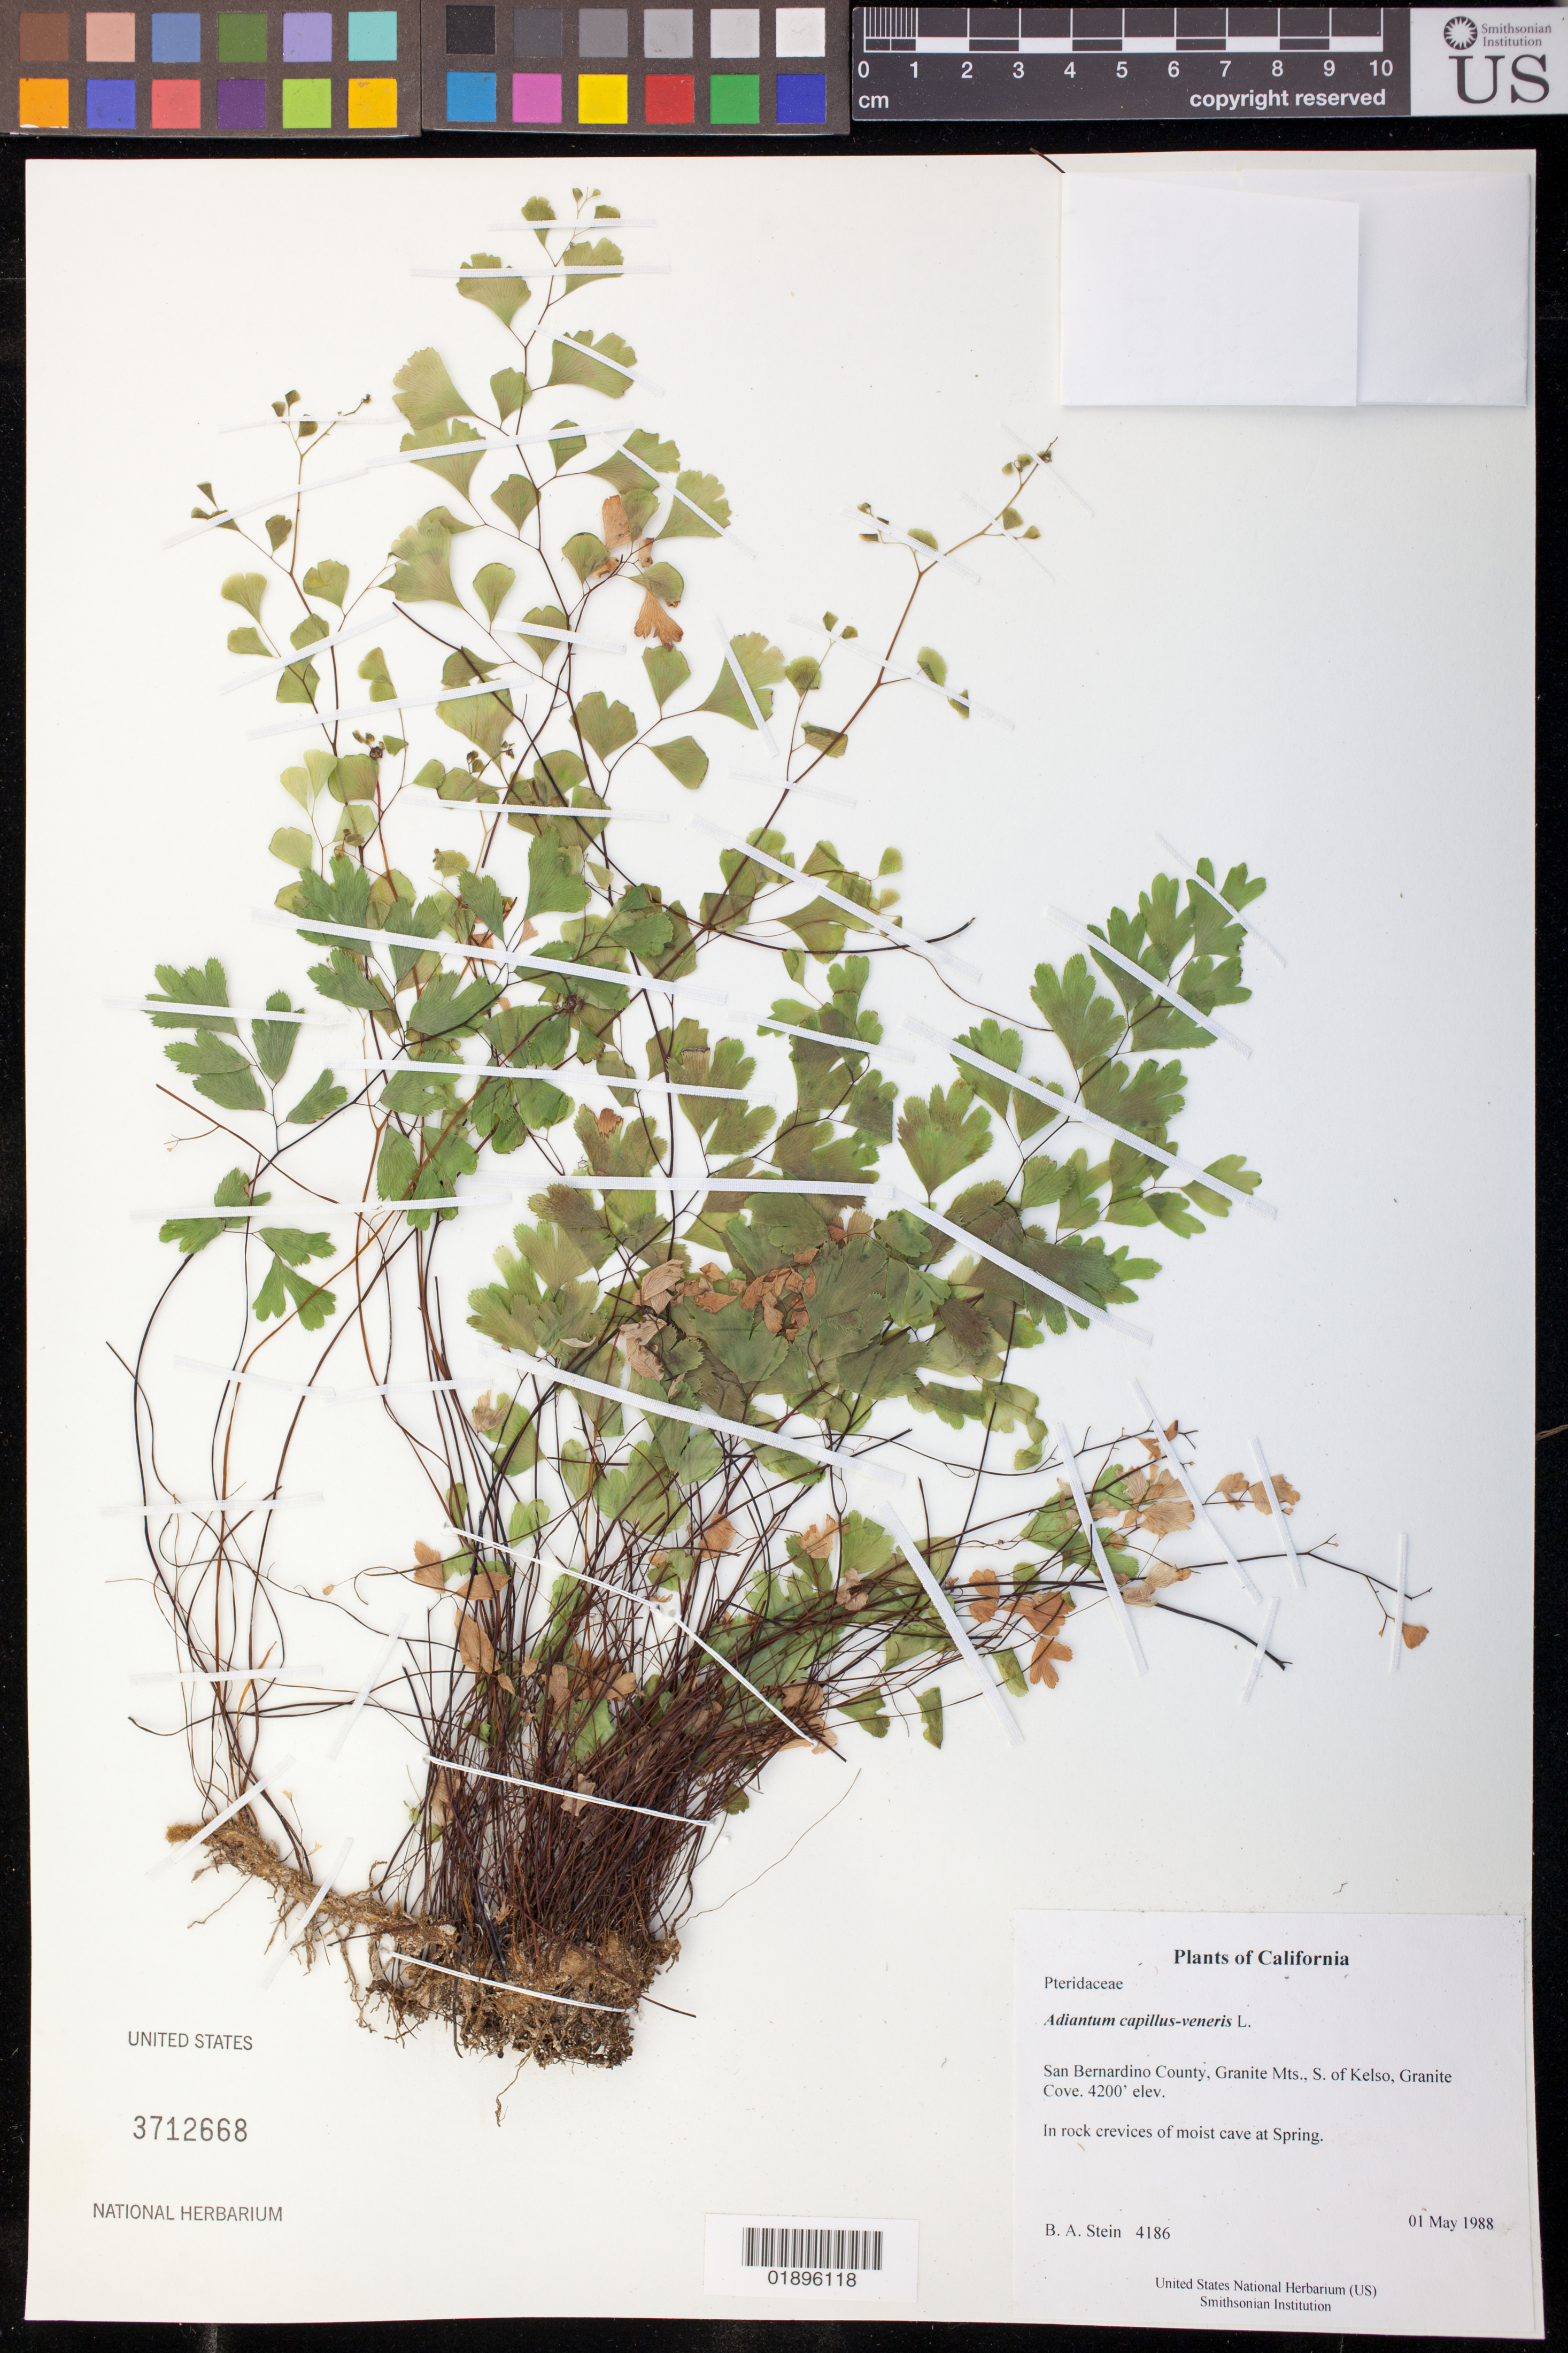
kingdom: Plantae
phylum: Tracheophyta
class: Polypodiopsida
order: Polypodiales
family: Pteridaceae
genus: Adiantum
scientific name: Adiantum capillus-veneris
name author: L.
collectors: B. A. Stein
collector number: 4186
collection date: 1988-05-01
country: United States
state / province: California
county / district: San Bernardino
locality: Granite Mts., S. of Kelso, Granite Cove.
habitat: Rock crevices of moist cave at Spring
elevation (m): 1280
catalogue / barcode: US 3712668